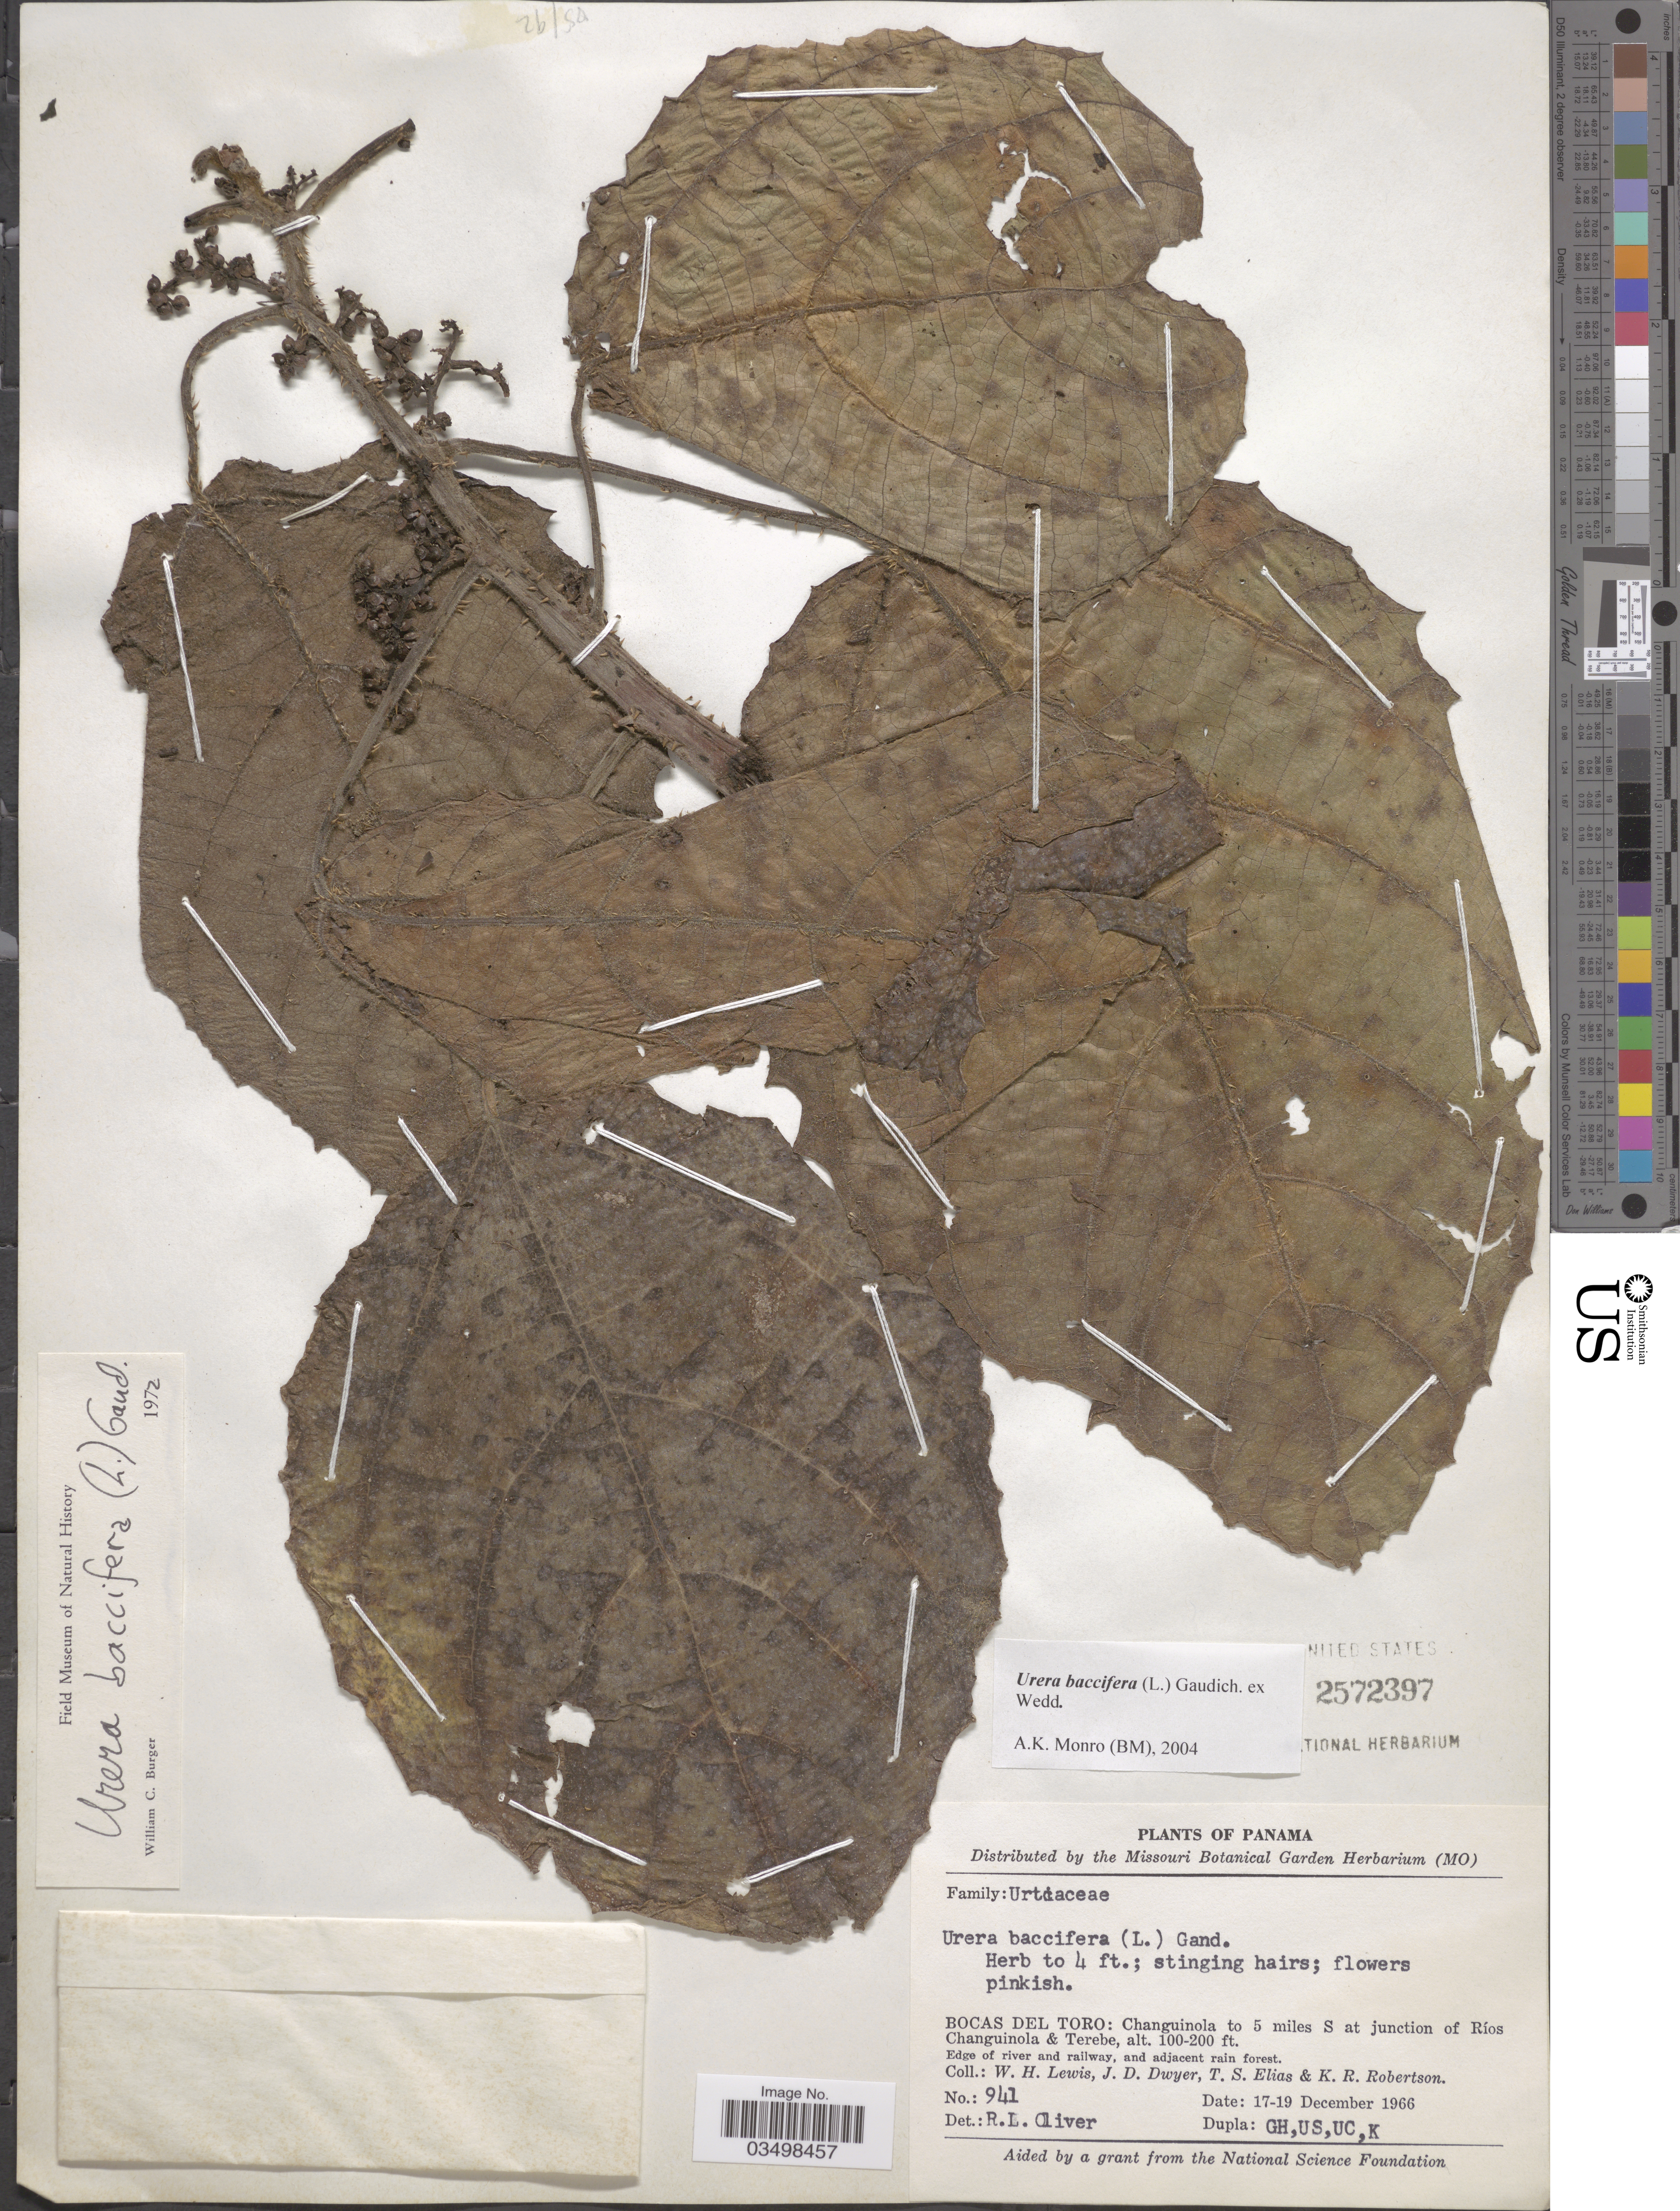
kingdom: Plantae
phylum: Tracheophyta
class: Magnoliopsida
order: Rosales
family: Urticaceae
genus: Urera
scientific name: Urera baccifera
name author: (L.) Gaudich. ex Wedd.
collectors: W. H. Lewis, J. D. Dwyer, T. S. Elias & K. Robertson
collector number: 941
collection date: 1966-12-17/1966-12-19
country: Panama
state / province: Bocas del Toro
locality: Changuinola to 5 miles S at junction of Ríos Changuinola & Terebe. Edge of river and railway, and adjacent rain forest.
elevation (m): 30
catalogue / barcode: US 2572397